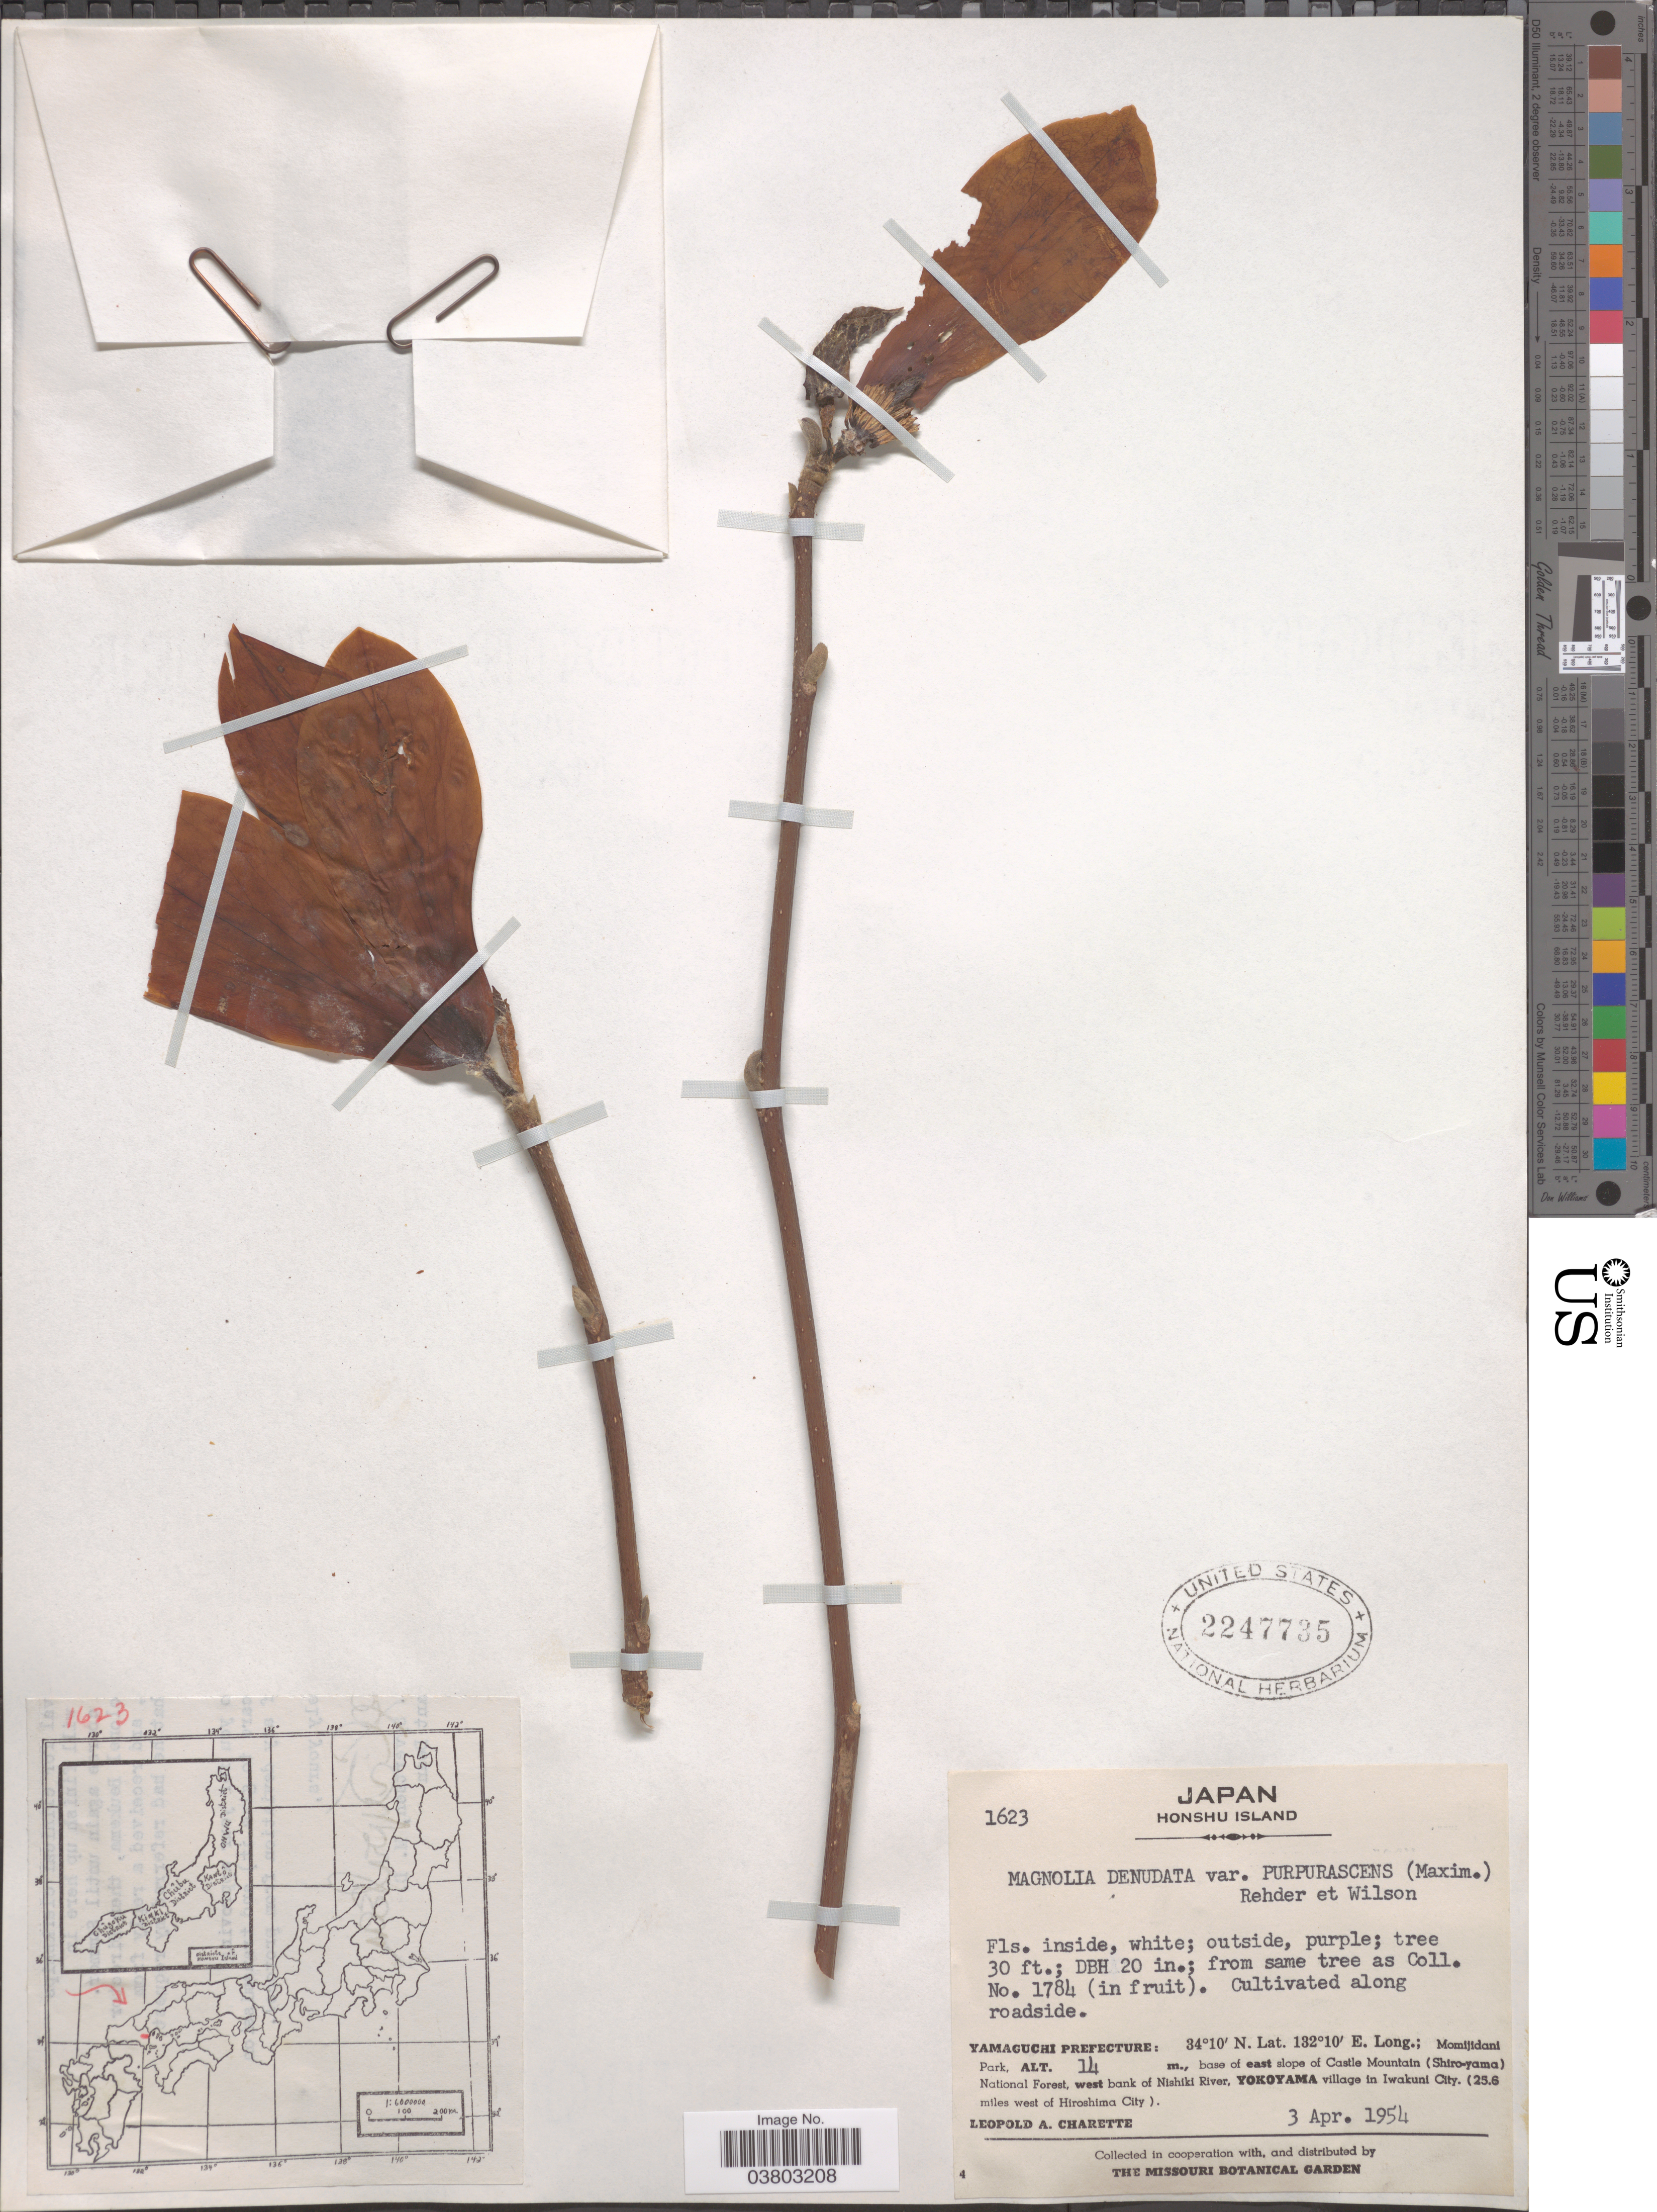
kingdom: Plantae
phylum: Tracheophyta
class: Magnoliopsida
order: Magnoliales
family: Magnoliaceae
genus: Magnolia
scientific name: Magnolia denudata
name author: Desr.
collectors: L. A. Charette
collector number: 1623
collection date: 1954-04-03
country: Japan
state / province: Yamaguti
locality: Honshu Island. Yamaguchi Prefecture: Momijidani Park, base of east slope of Castle Mountain (Shiro-yama) National Forest, west bank of Nishiki River, Yokoyama village in Iwakuni City. (25.6 miles west of Hiroshima City).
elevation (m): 14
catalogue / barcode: US 2247735